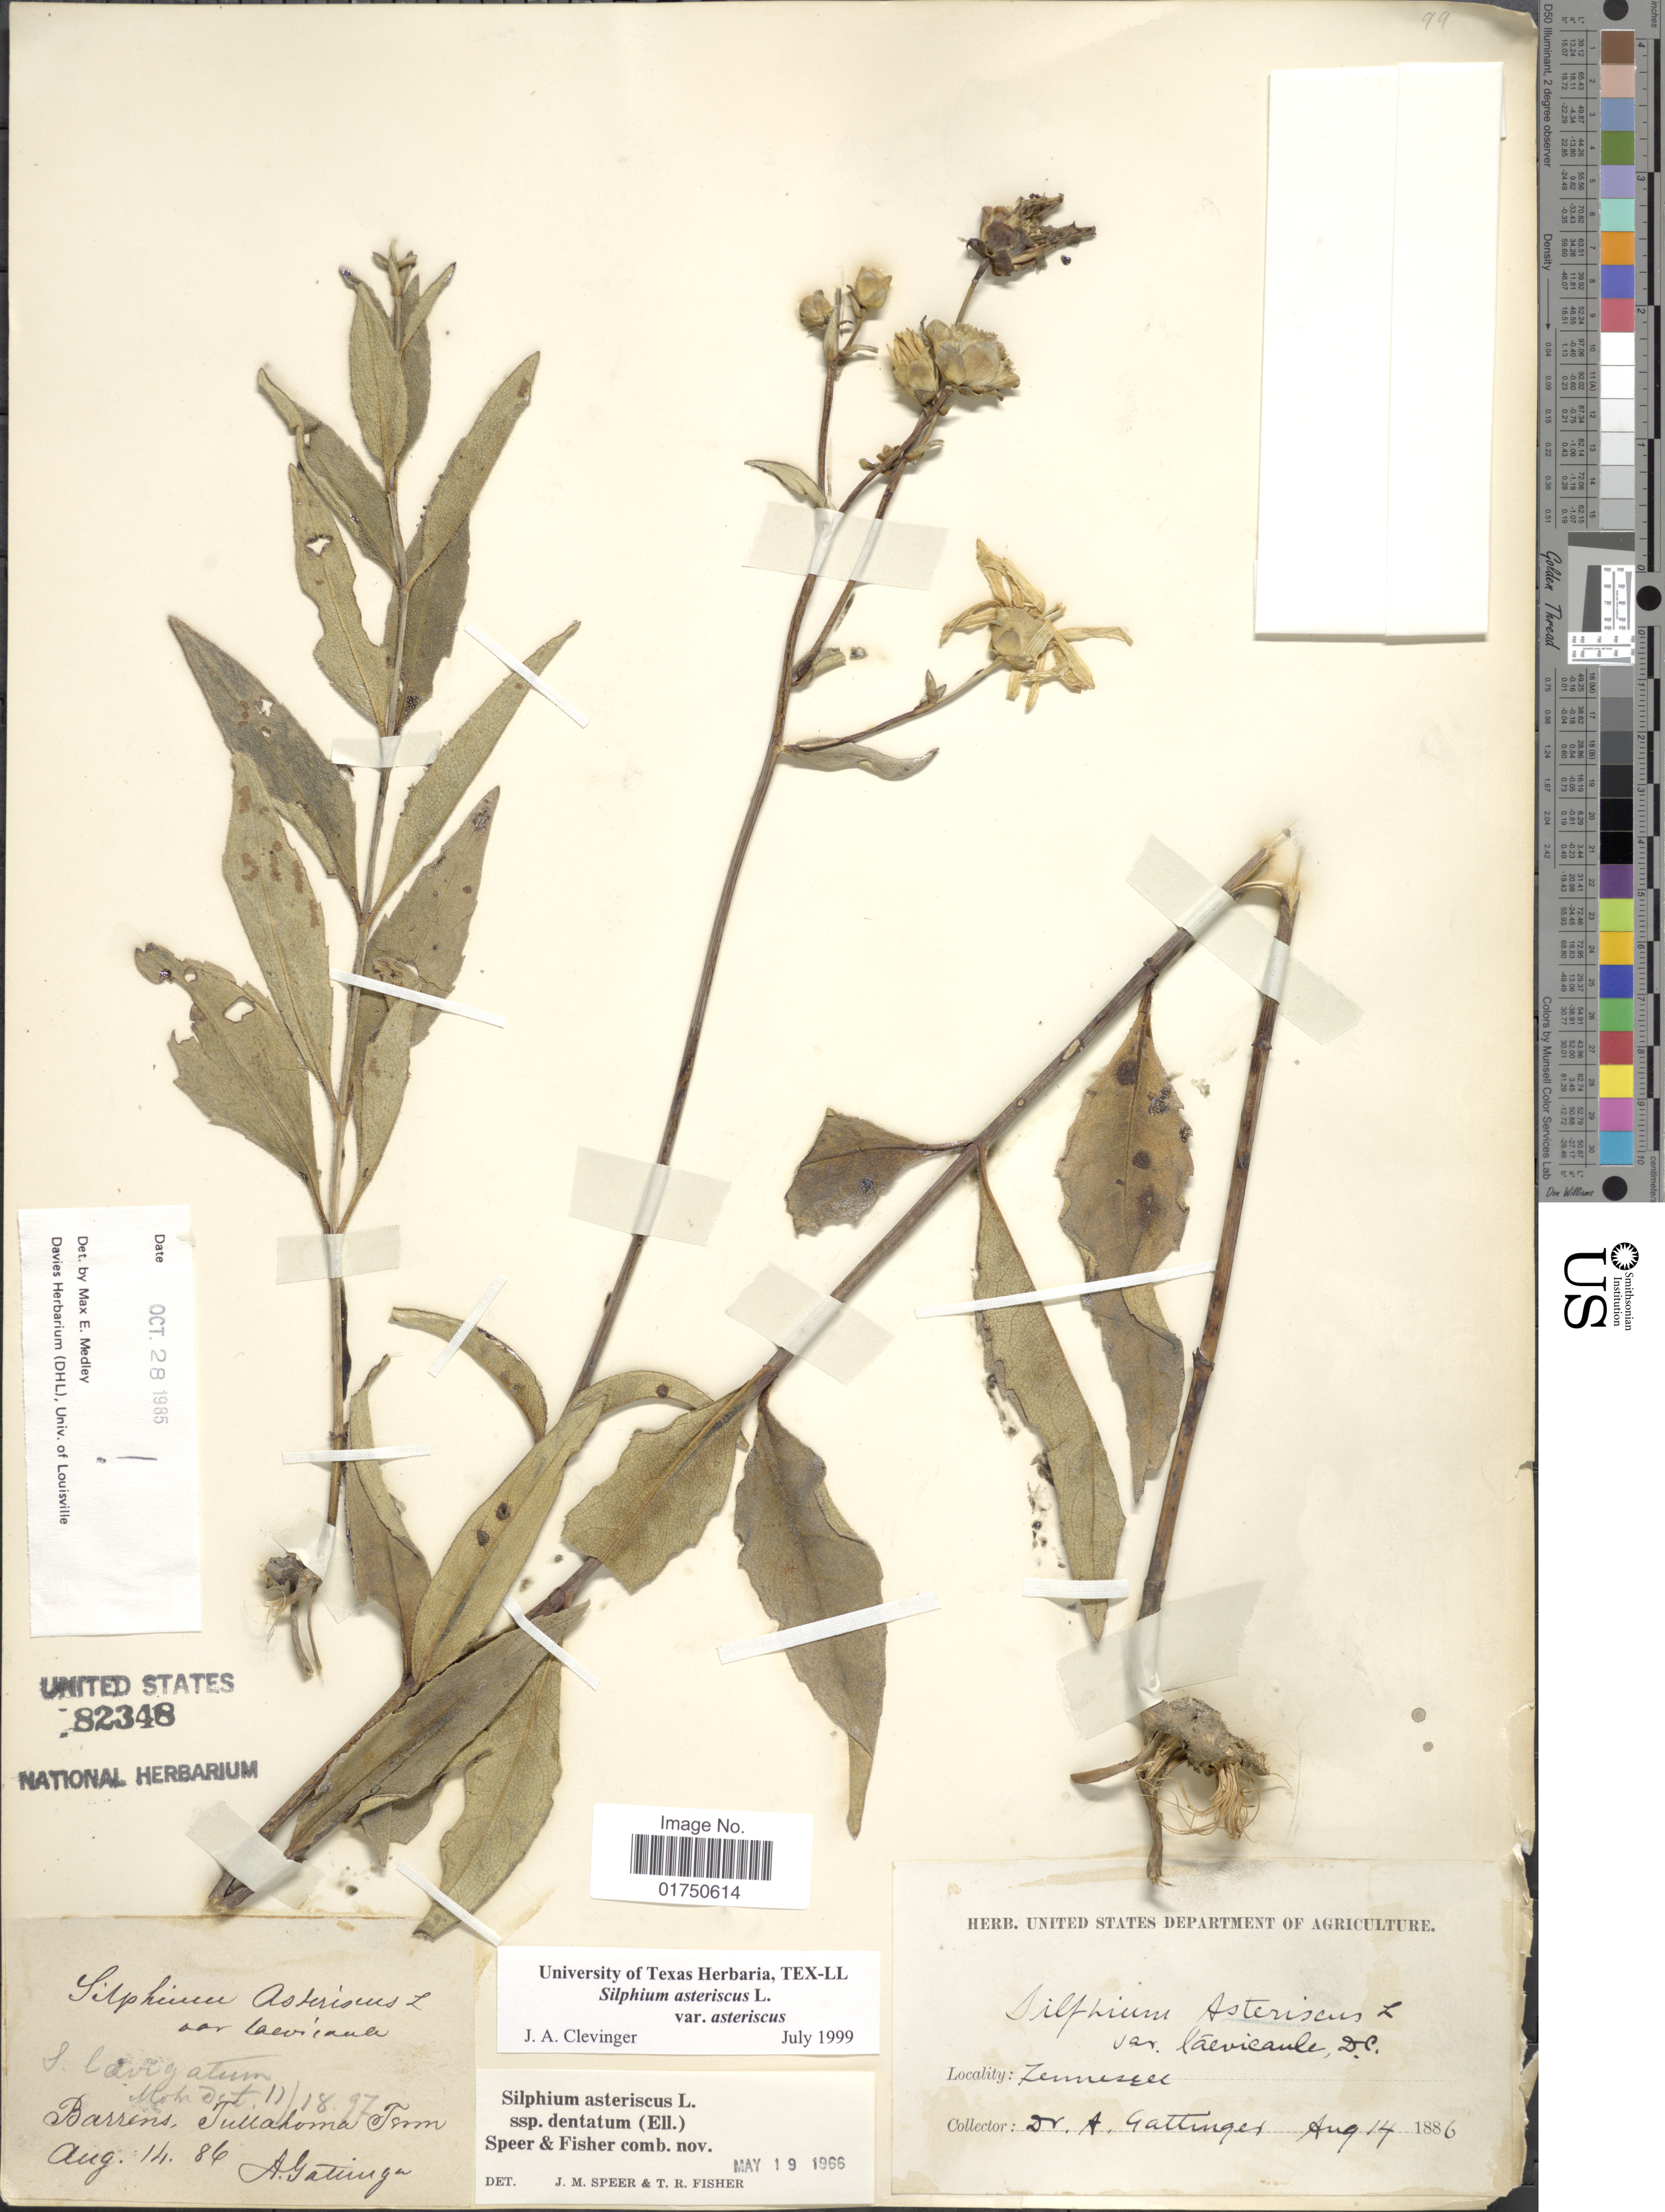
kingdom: Plantae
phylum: Tracheophyta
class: Magnoliopsida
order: Asterales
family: Asteraceae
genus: Silphium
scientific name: Silphium asteriscus var. asteriscus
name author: L.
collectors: A. Gattinger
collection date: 1886-08-14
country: United States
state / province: Tennessee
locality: Barrens, Tullahoma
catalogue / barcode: US 82348